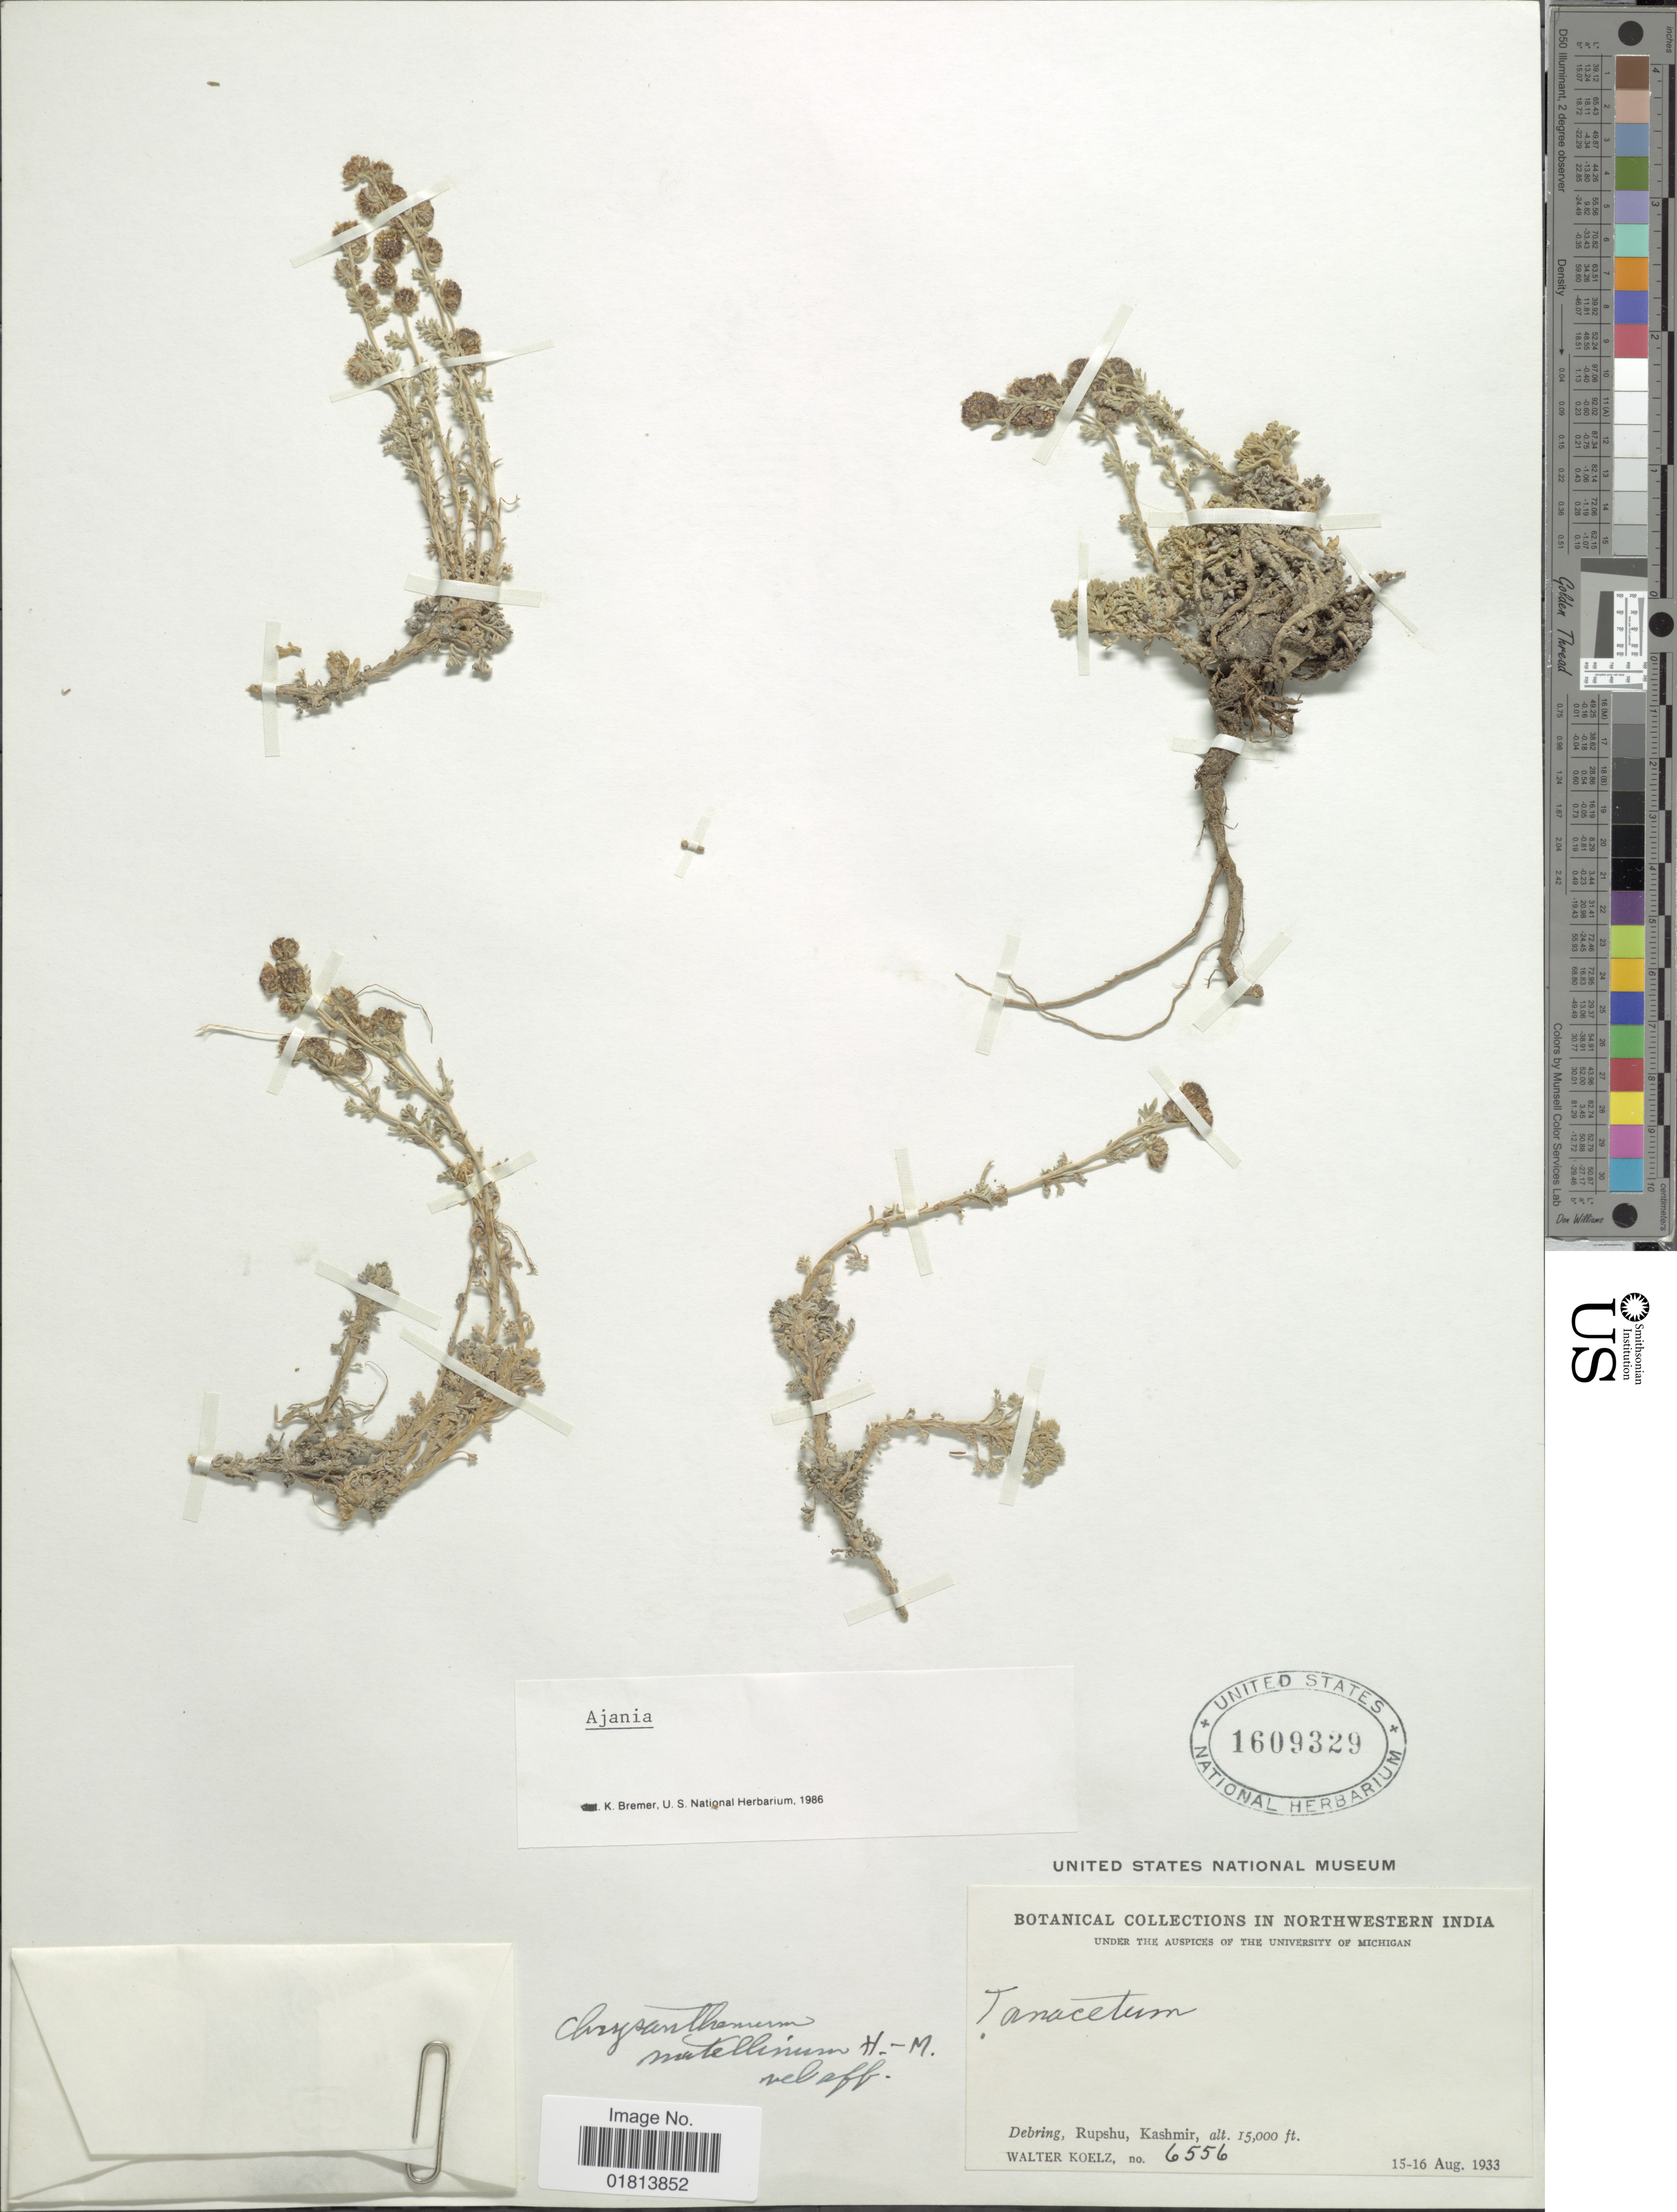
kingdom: Plantae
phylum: Tracheophyta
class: Magnoliopsida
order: Asterales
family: Asteraceae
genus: Ajania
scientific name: Ajania mutellina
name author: Hand.-Mazz.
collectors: W. N. Koelz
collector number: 6556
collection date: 1933-08-15/1933-08-16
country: India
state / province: Jammu and Kashmir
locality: Northwestern India, Debring, Rupshu, Kashmir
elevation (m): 4572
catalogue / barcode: US 1609329